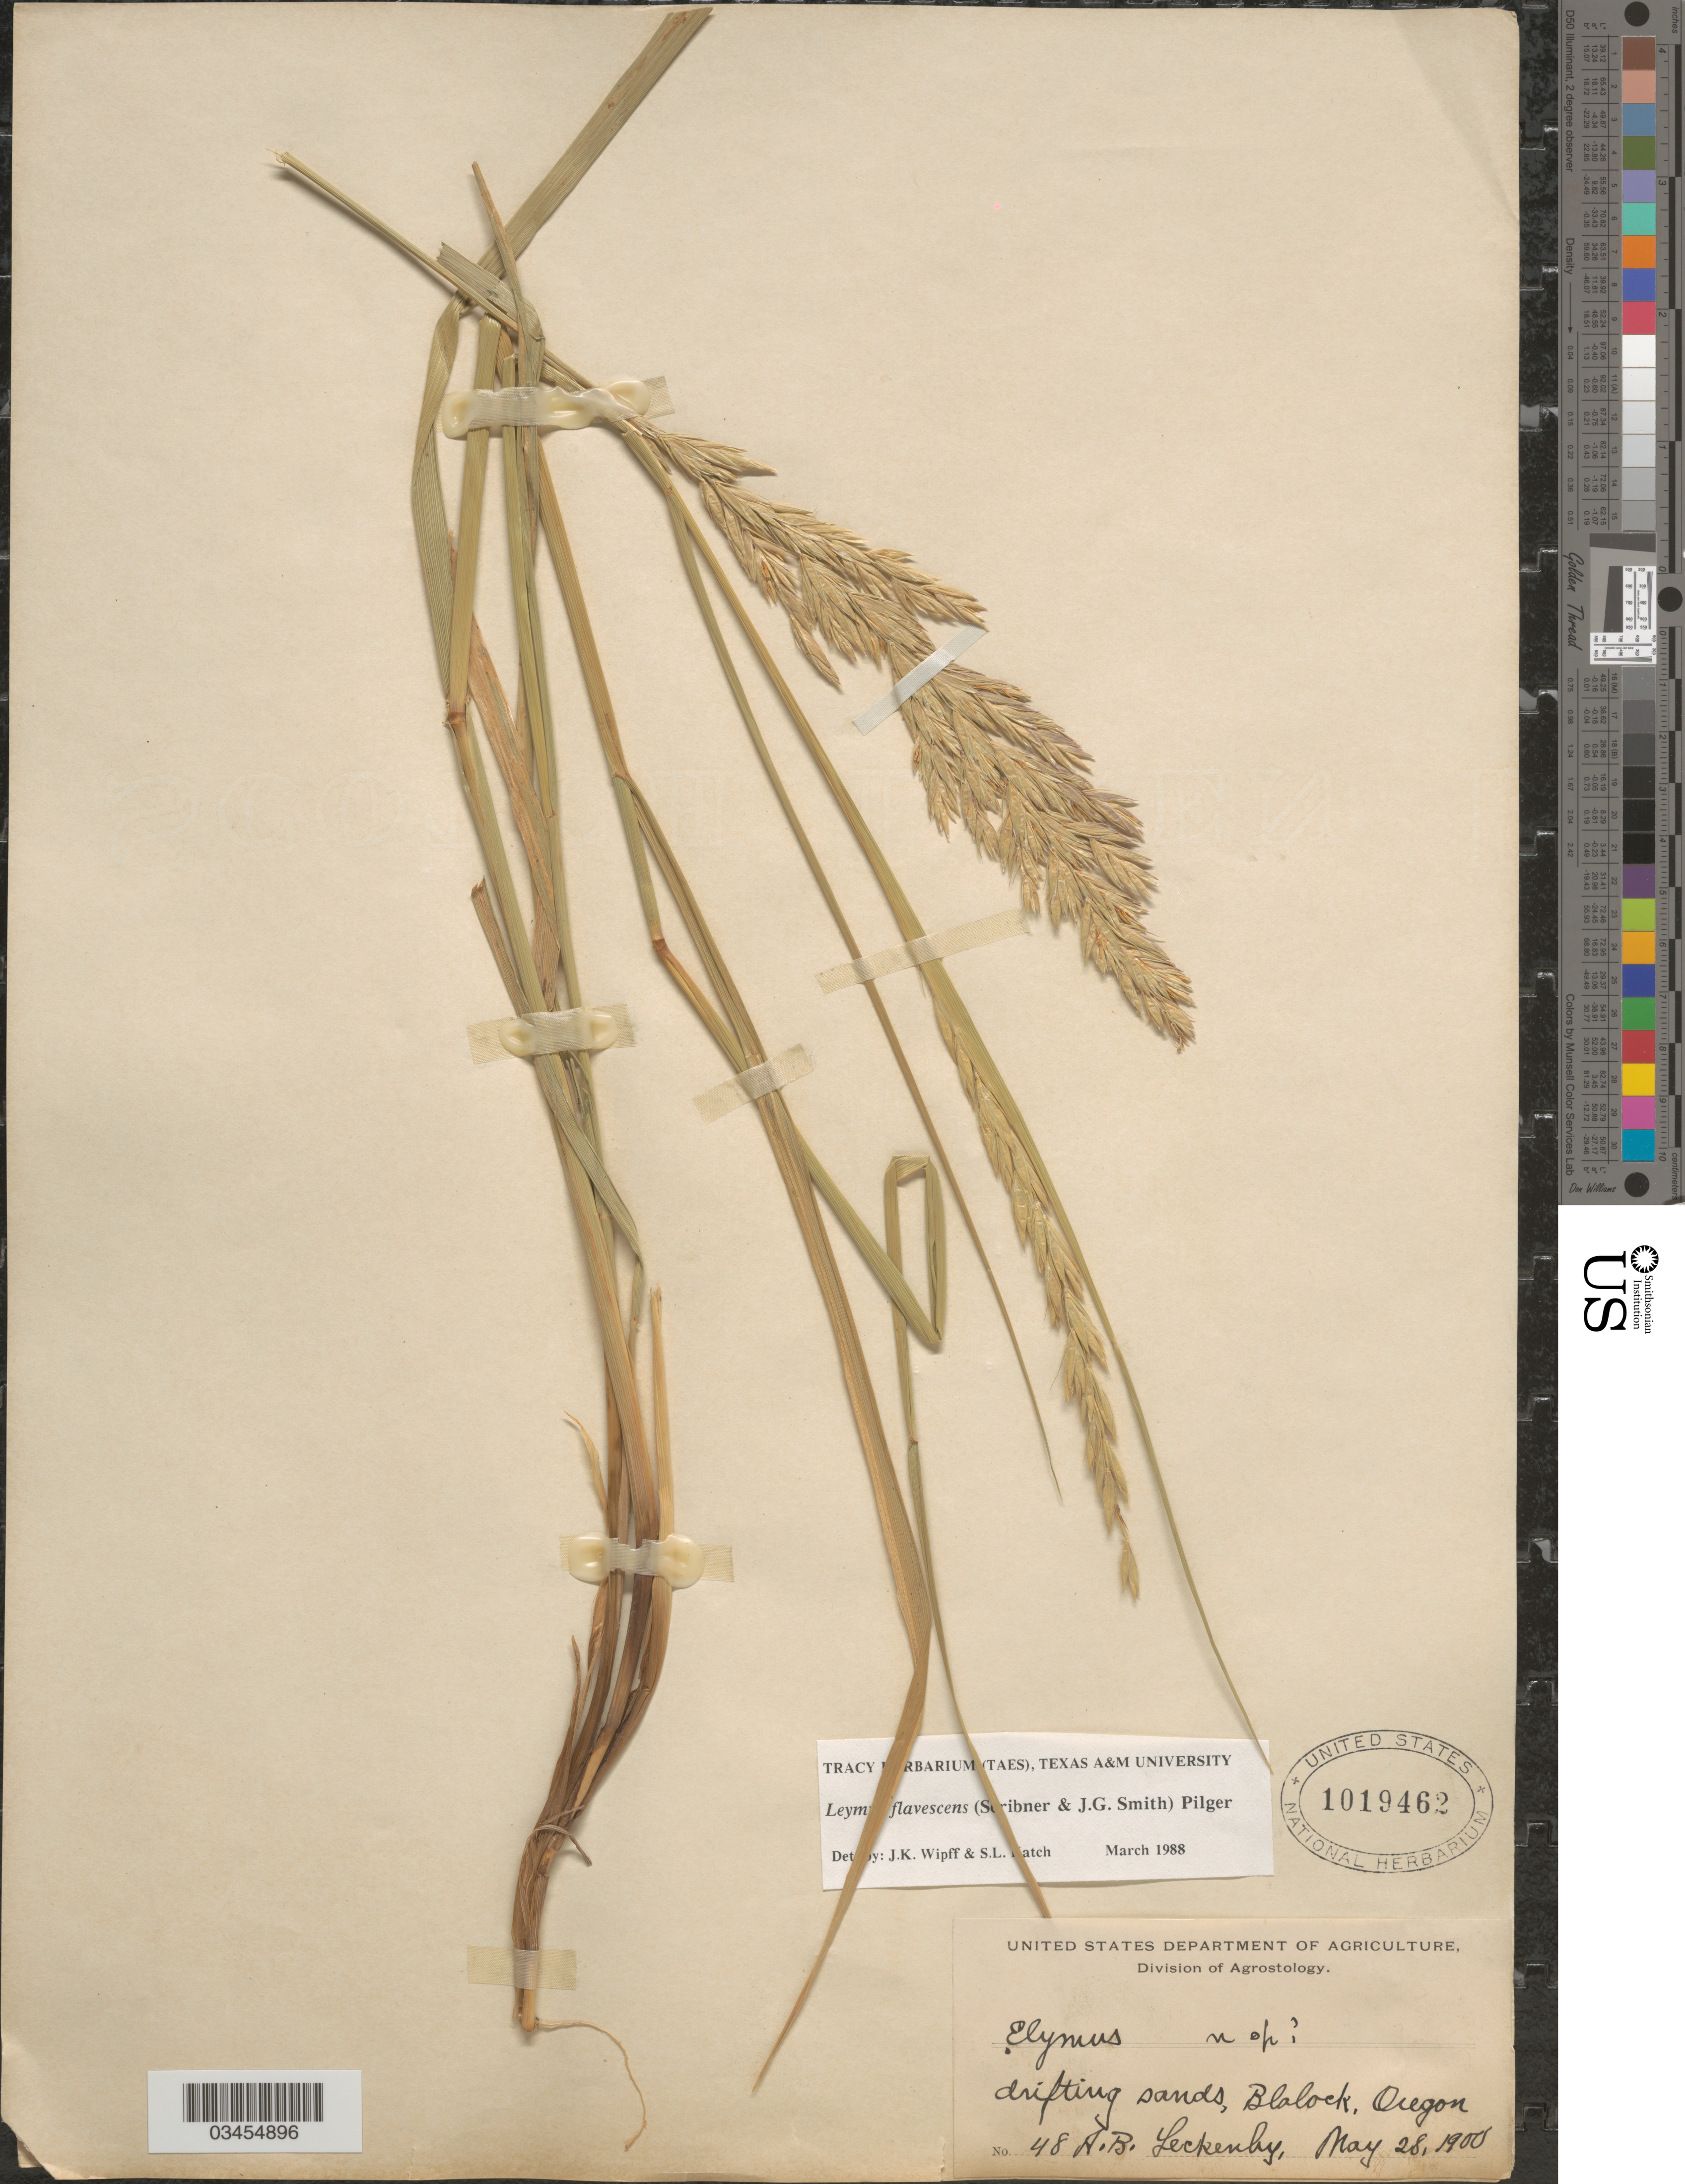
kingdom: Plantae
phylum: Tracheophyta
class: Liliopsida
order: Poales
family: Poaceae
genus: Leymus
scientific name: Leymus flavescens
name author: (Scribn. & J.G. Sm.) Pilg.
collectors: A. Leckenby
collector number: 48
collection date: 1900-05-28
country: United States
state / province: Oregon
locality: Drifting sands, Blalock.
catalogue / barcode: US 1019462